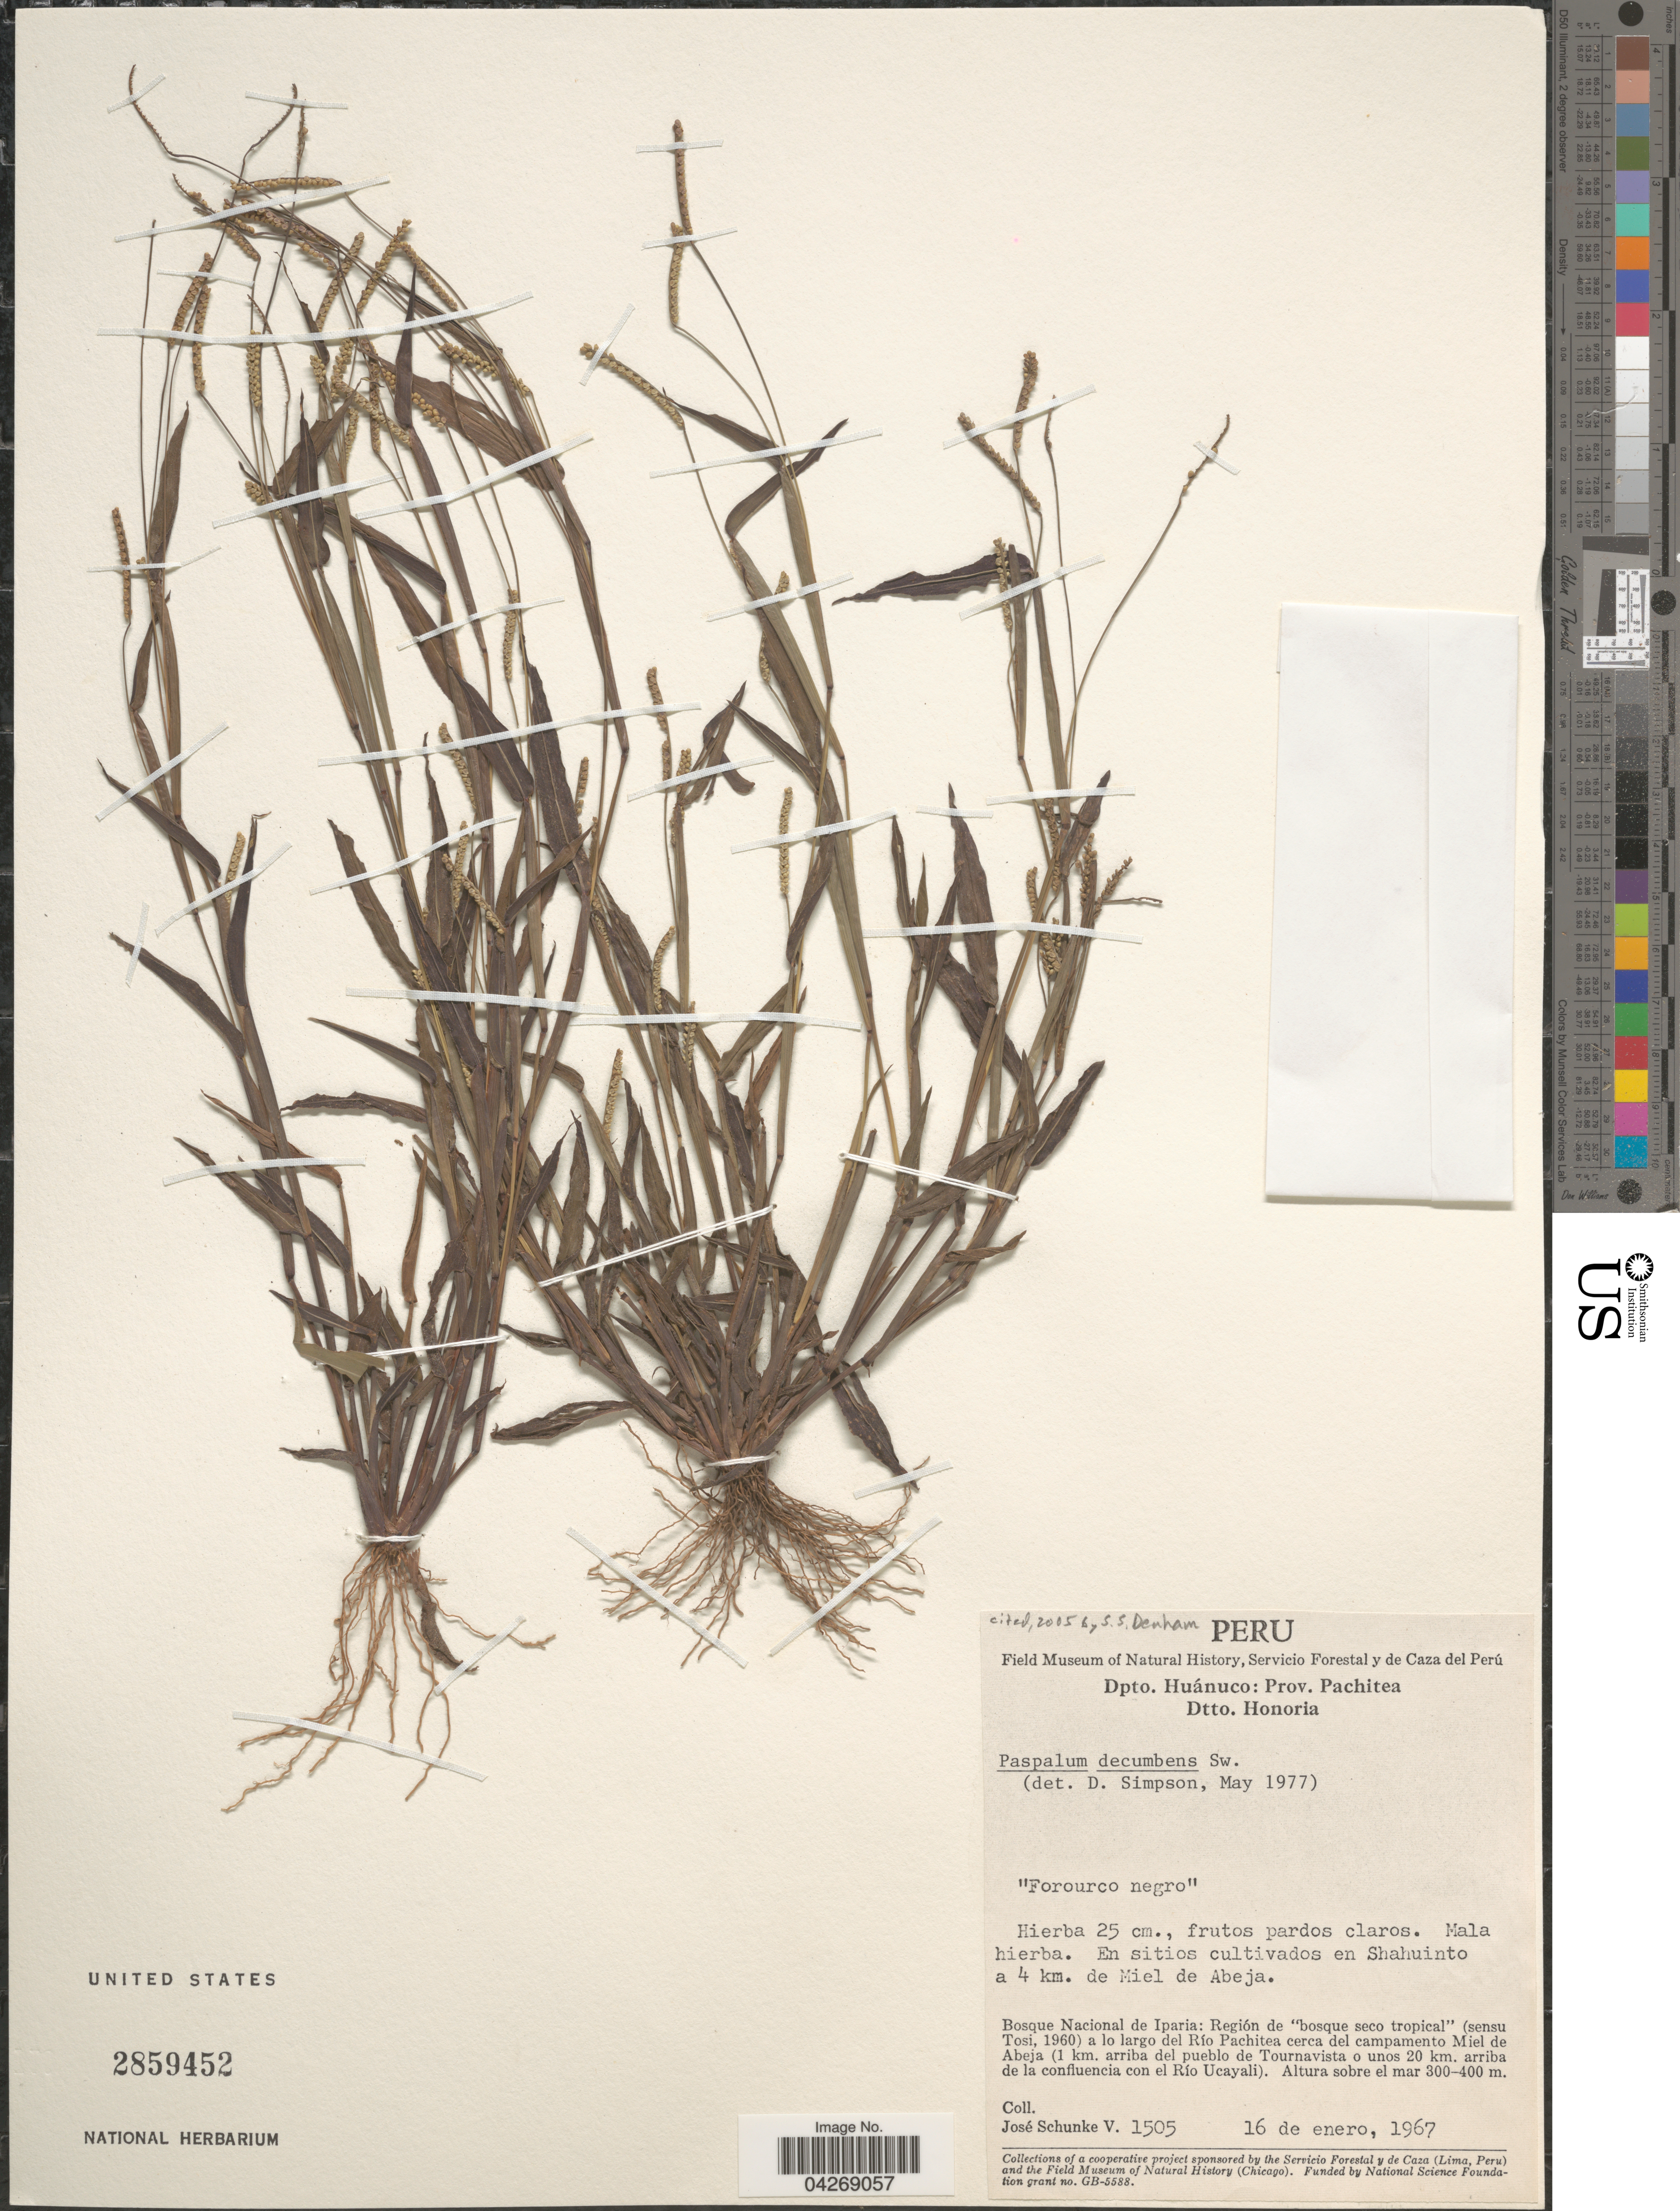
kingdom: Plantae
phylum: Tracheophyta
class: Liliopsida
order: Poales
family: Poaceae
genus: Paspalum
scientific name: Paspalum decumbens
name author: Sw.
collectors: J. Schunke Vigo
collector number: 1505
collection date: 1967-01-16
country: Peru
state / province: Huánuco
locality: Dpto. Huánuco: Prov. Pachitea. Dtto. Honoria. En sitos cultivados en Shahuinto a 4 km. de Miel de Abeja. Bosque Nacional de Iparia: Región de "bosque seco tropical" (sensu Tosi, 1960) a lo largo del Río Pachitea cerca del campamento Miel de Abeja (1 km. arriba del pueblo de Tournavista o unos 20 km. arriba de la confluencia con el Río Ucayali).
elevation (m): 300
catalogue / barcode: US 2859452